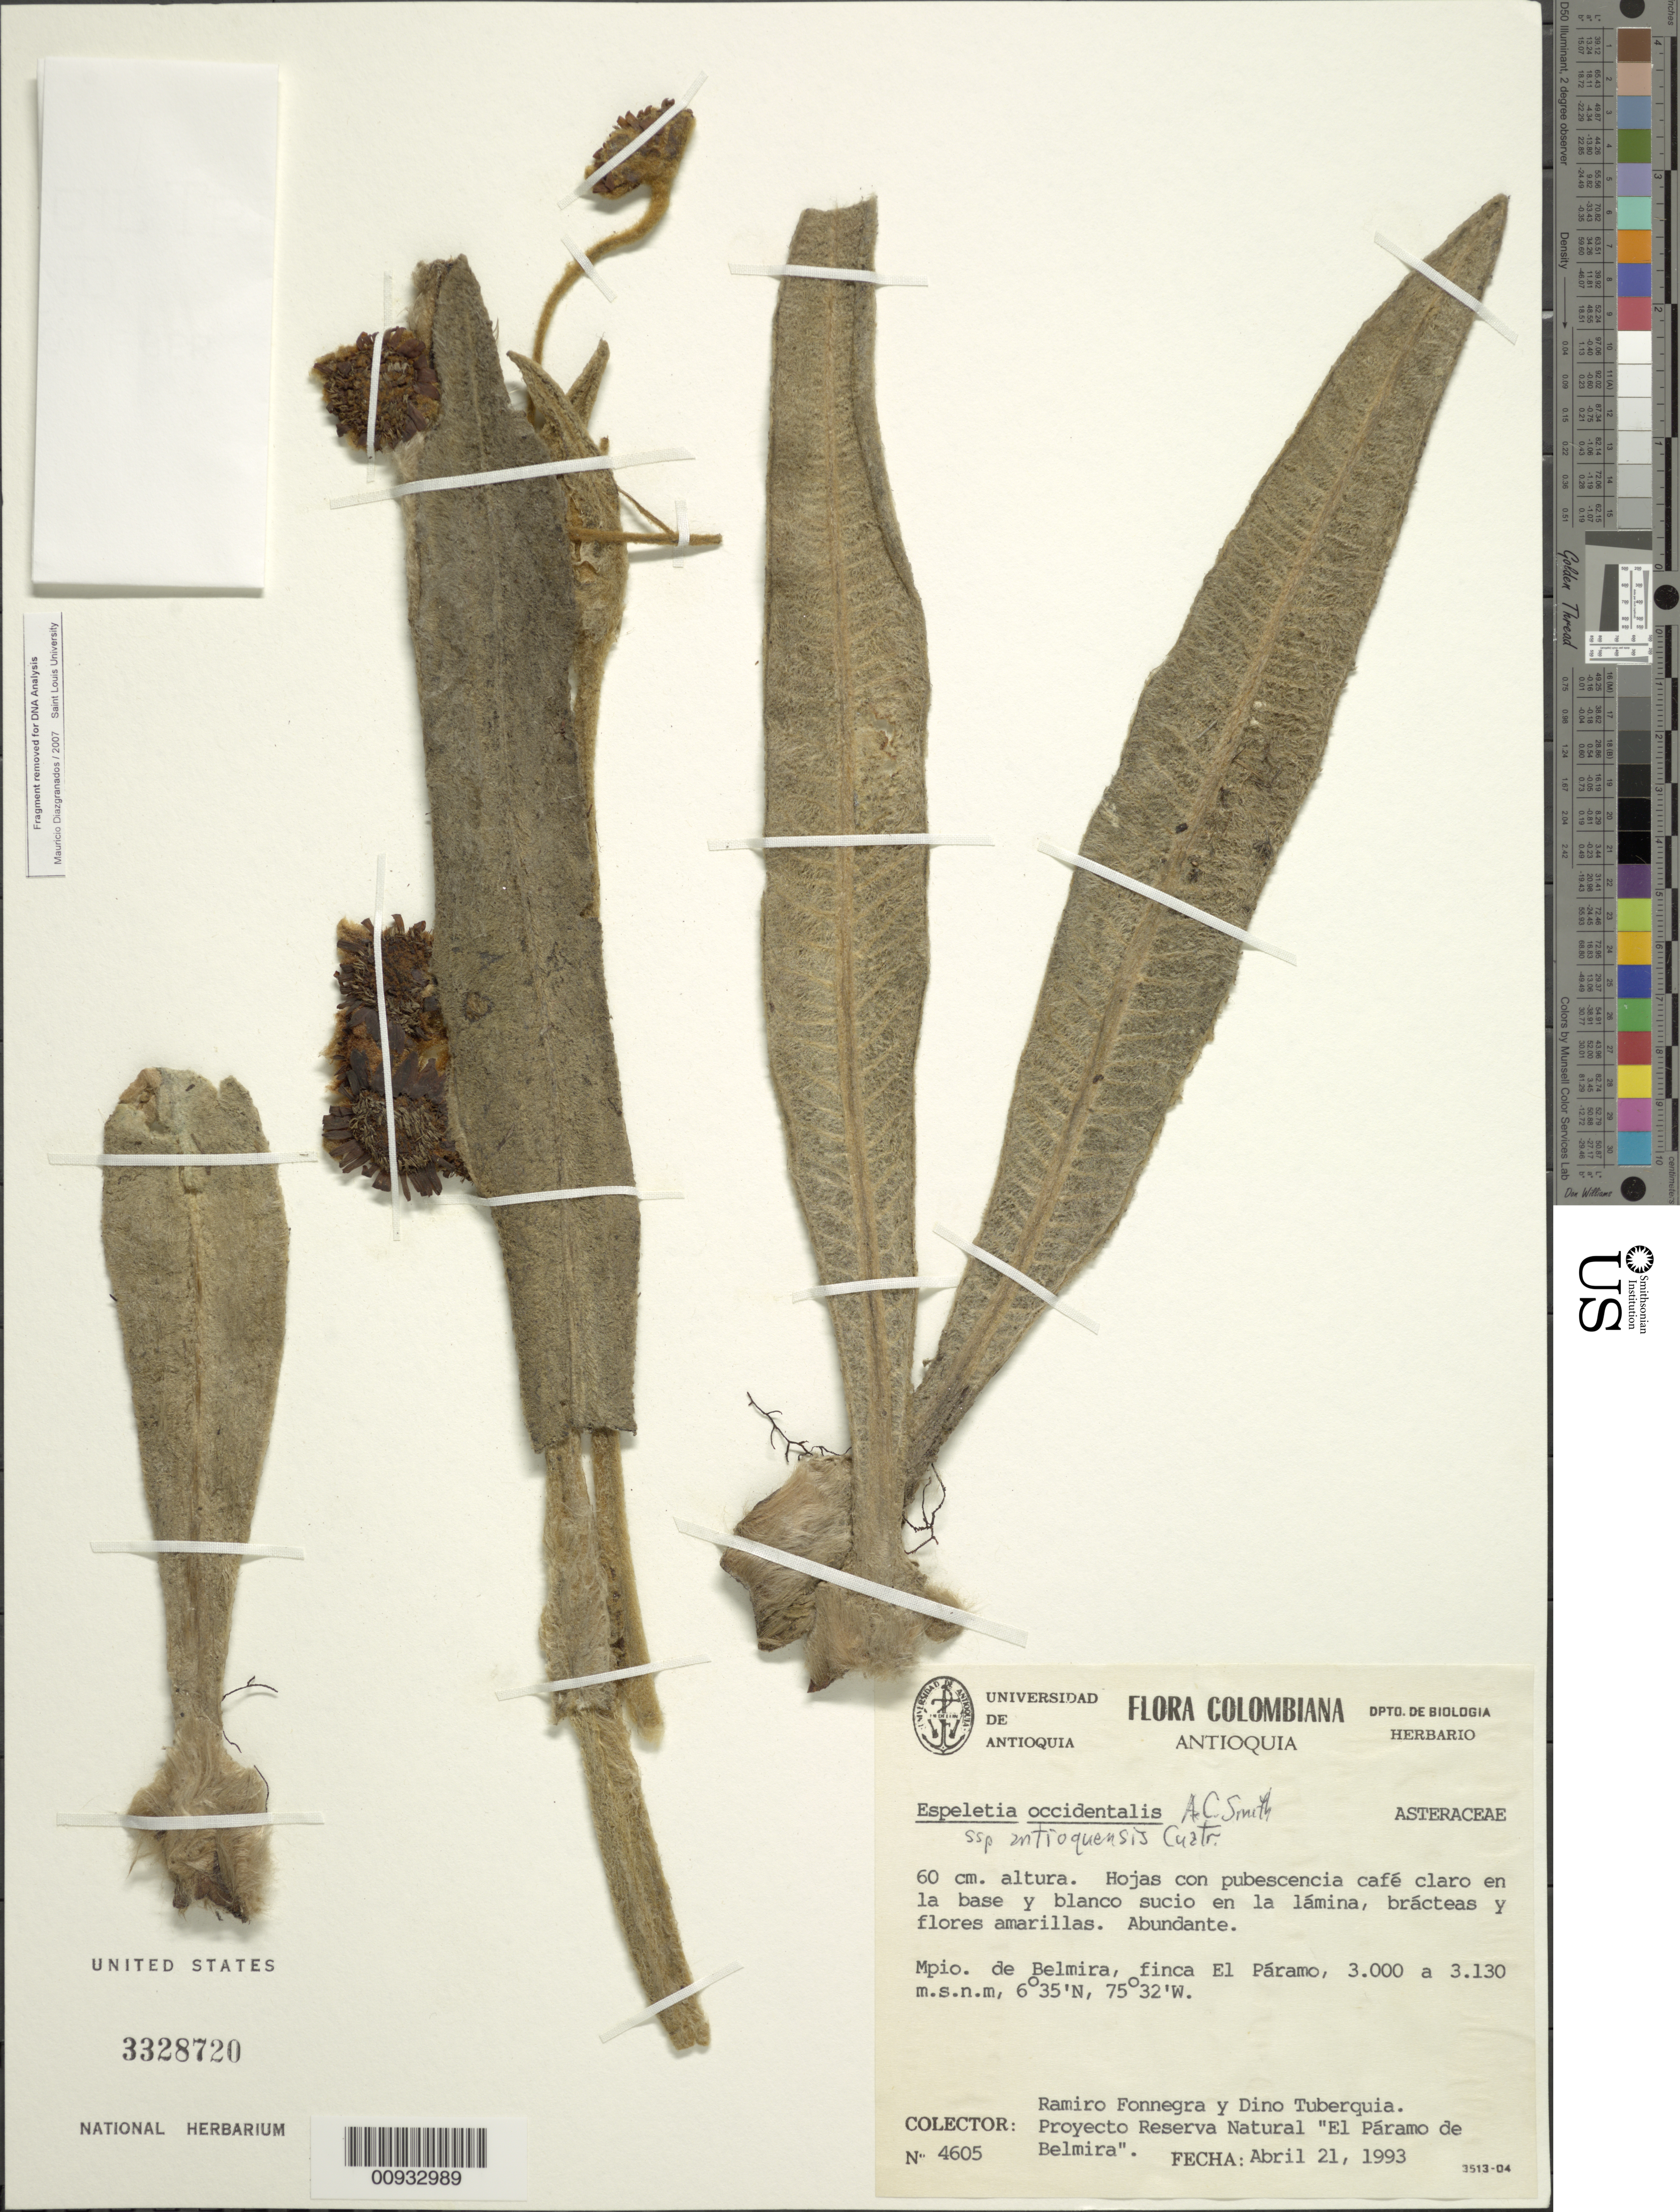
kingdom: Plantae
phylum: Tracheophyta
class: Magnoliopsida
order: Asterales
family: Asteraceae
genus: Espeletia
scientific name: Espeletia occidentalis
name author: A.C. Sm.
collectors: R. Fonnegra & D. Tuberquia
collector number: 4605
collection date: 1993-04-21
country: Colombia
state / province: Antioquia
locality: Mpio. de Belmira, finca El Paramo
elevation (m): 3000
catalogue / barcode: US 3328720